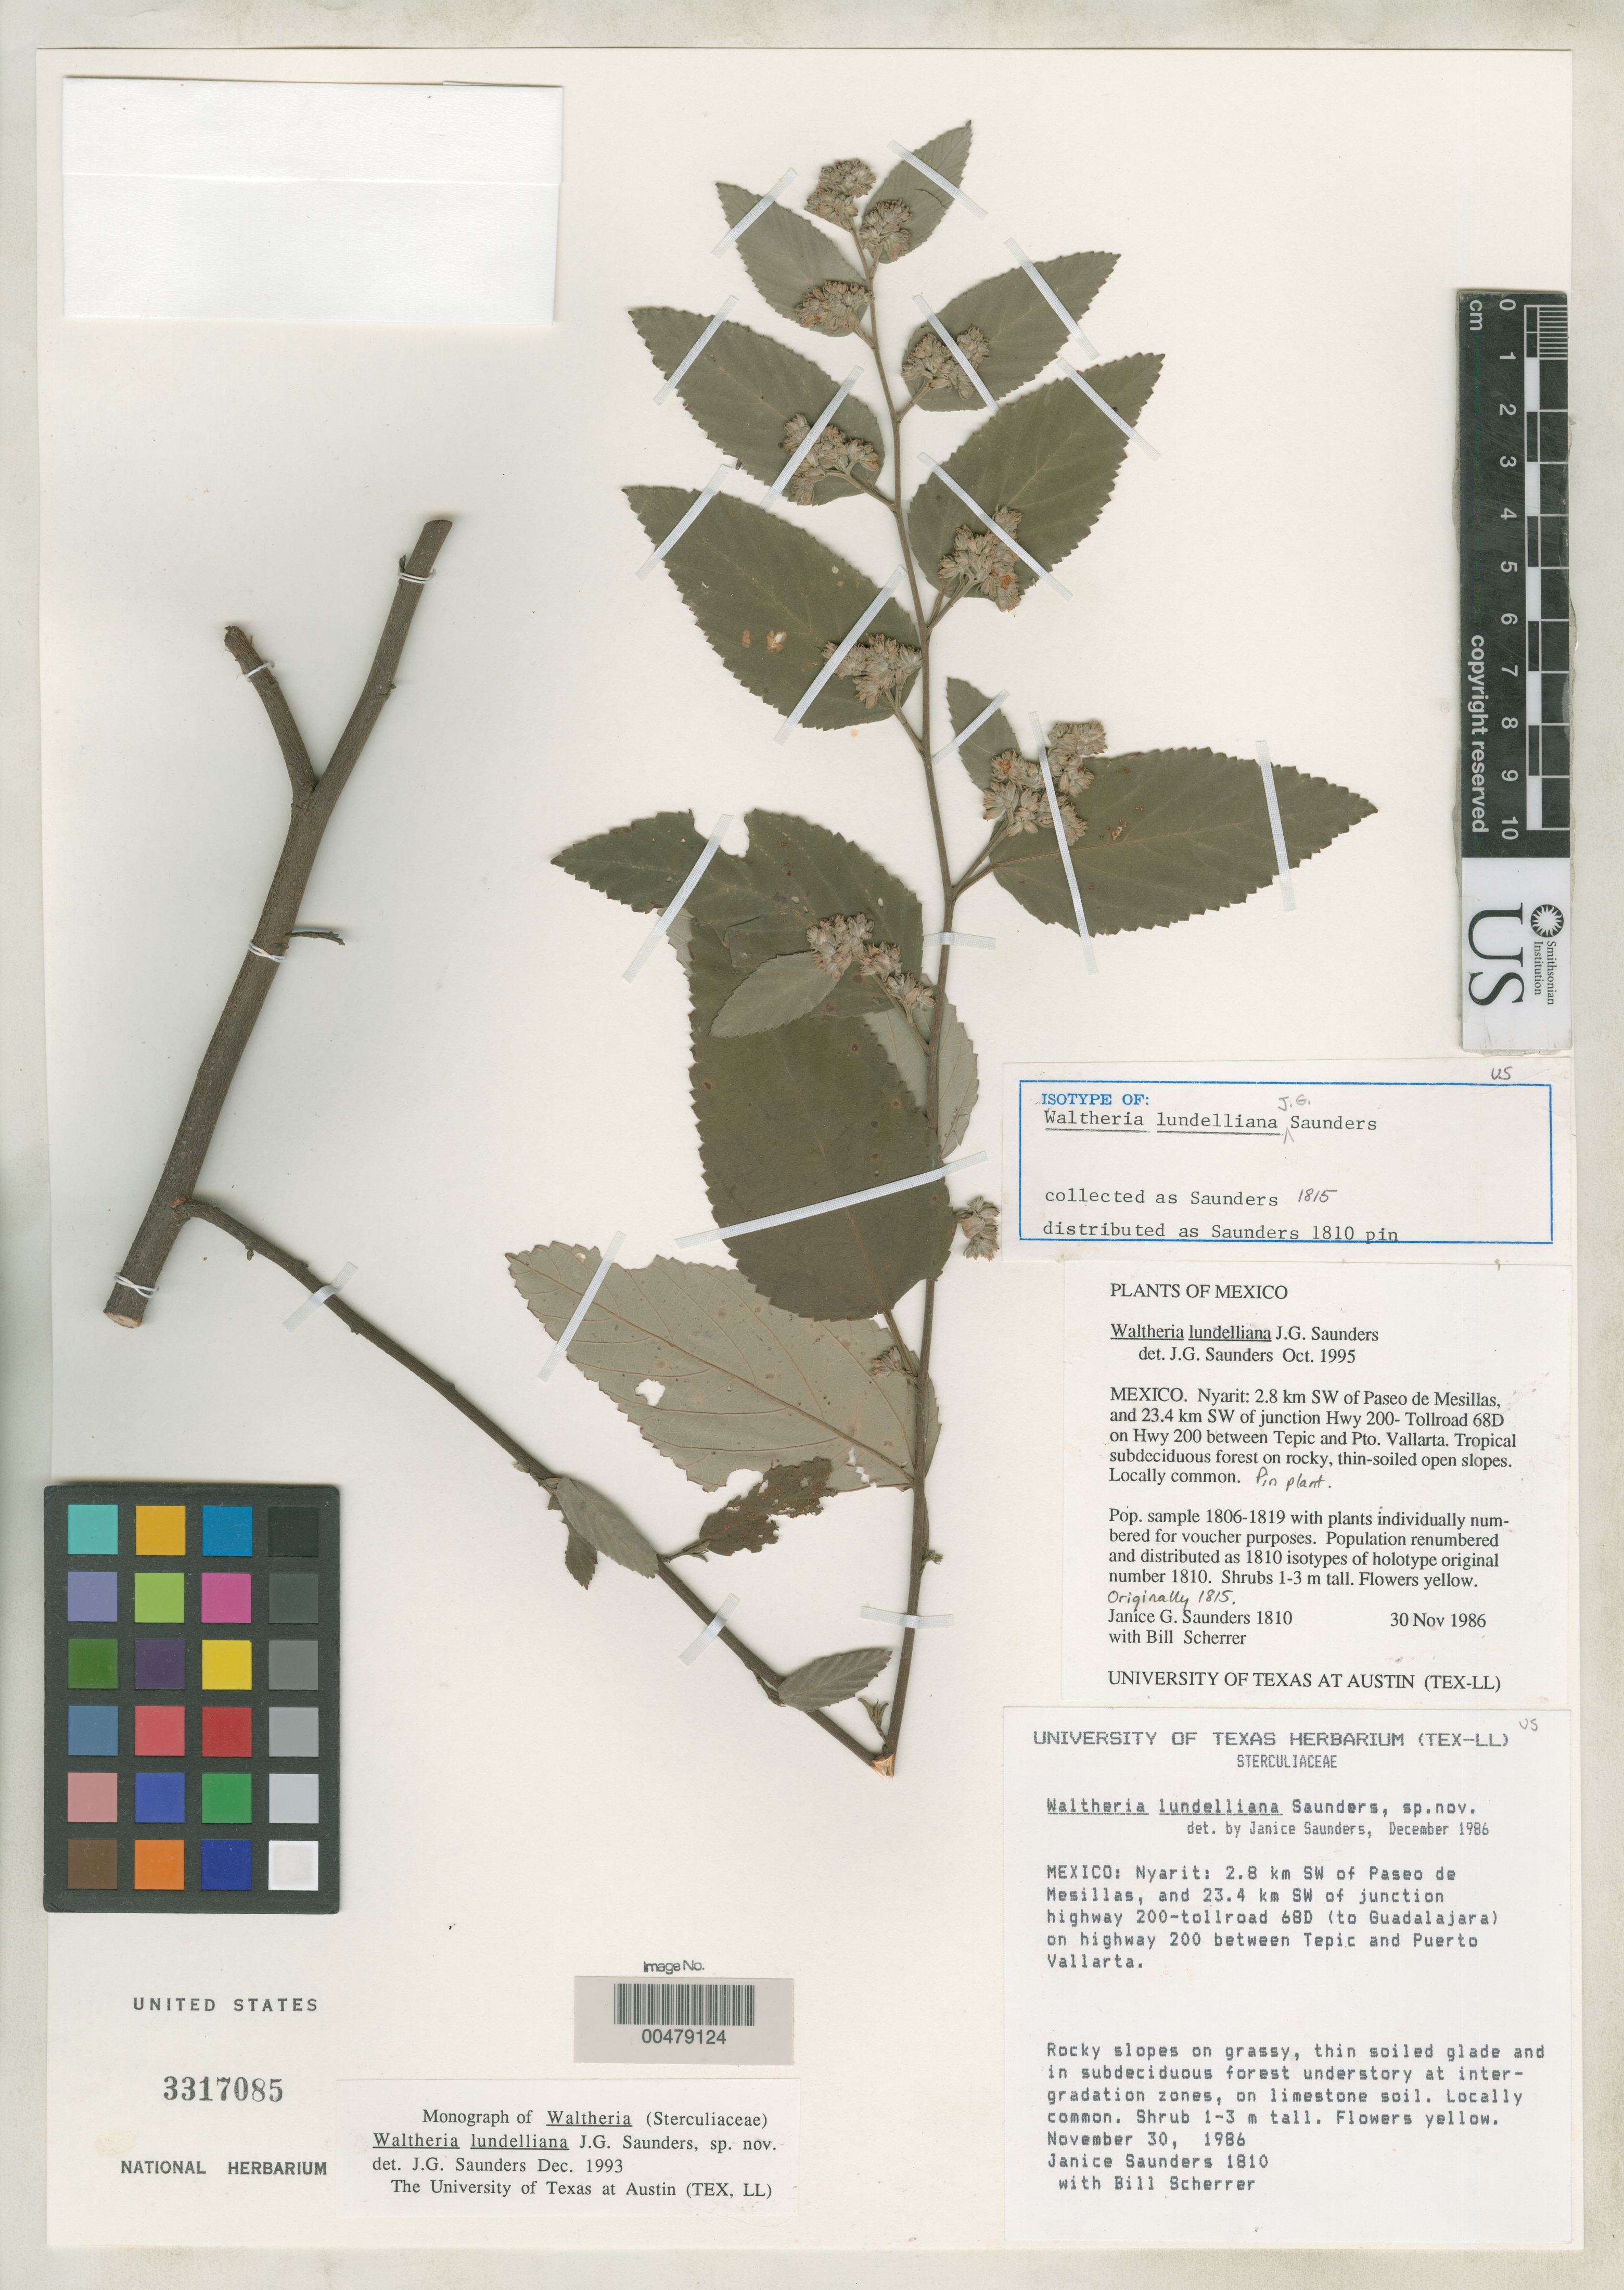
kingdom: Plantae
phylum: Tracheophyta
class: Magnoliopsida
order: Malvales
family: Malvaceae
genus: Waltheria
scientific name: Waltheria lundelliana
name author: J.G. Saunders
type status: Isotype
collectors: J. G. Saunders & B. Scherrer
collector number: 1810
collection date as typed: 30 Nov 1986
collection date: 1986-11-30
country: Mexico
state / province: Nayarit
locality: About 2.8 km SW of Paseo de Mesillas, 23.4 km SW of junction hwy 300 - tool road 68d, hwy 200 between Tepic & Puerto Vallarta.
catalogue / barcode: US 3317085